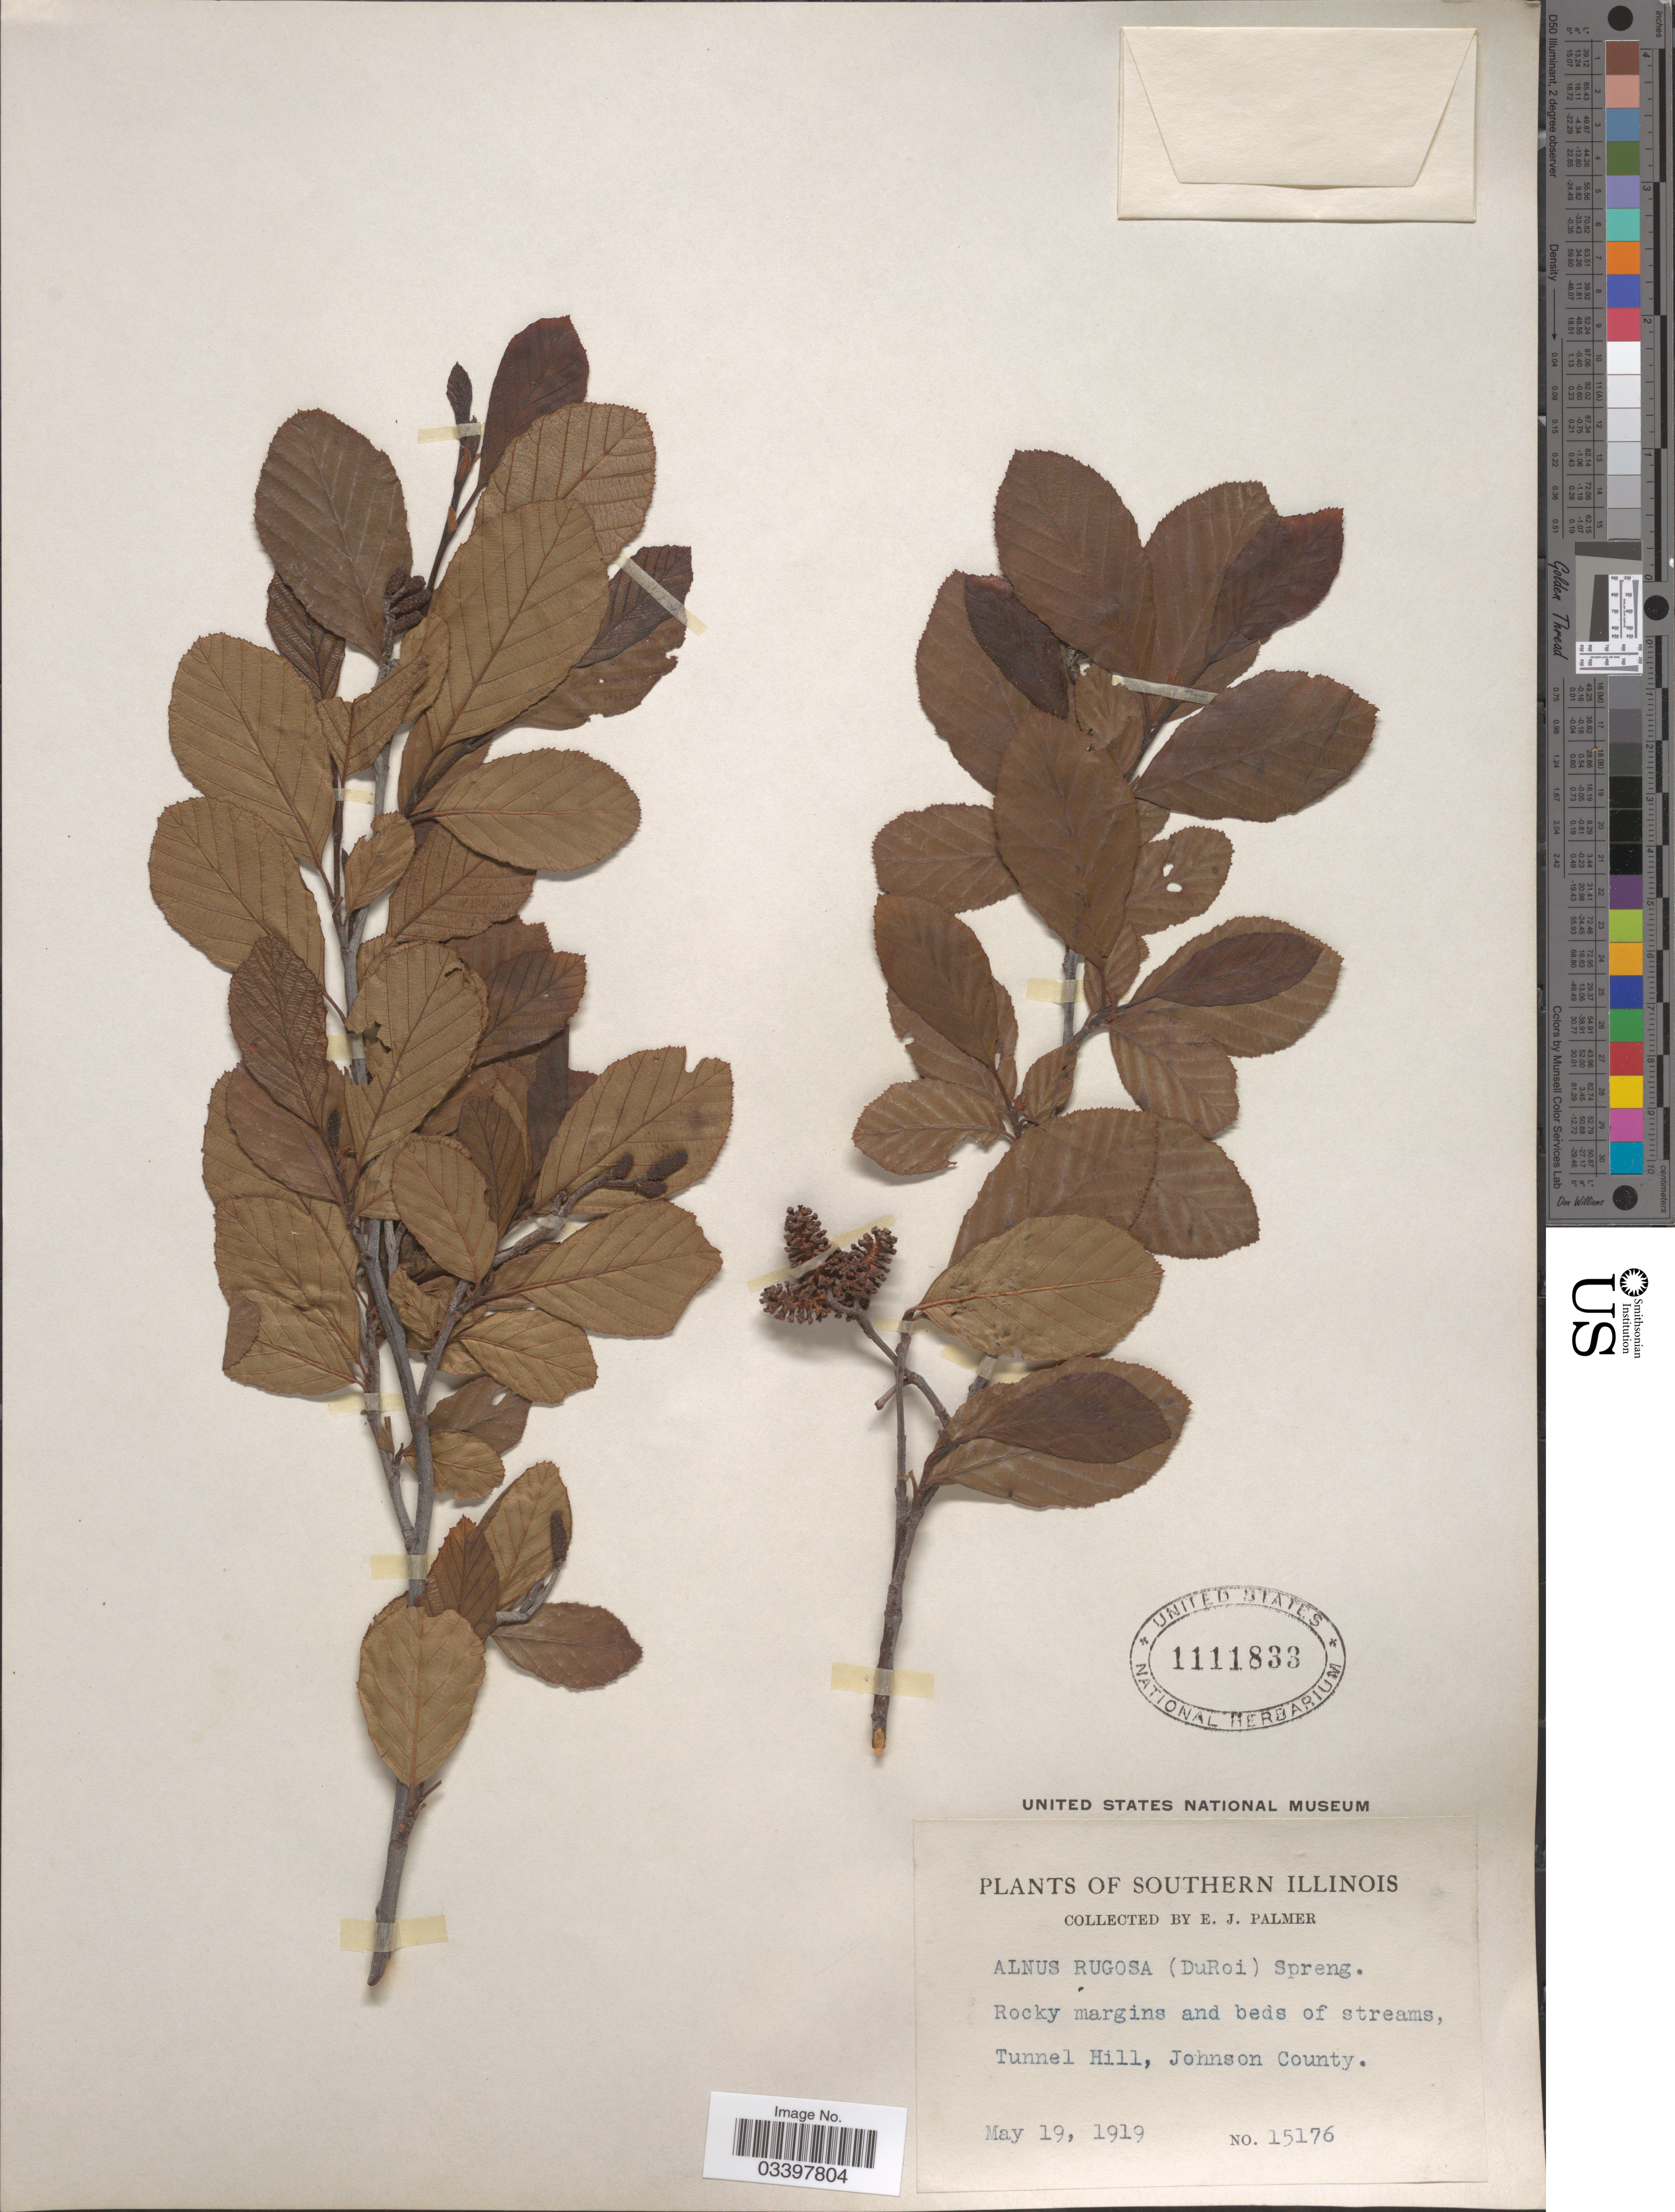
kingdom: Plantae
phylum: Tracheophyta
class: Magnoliopsida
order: Fagales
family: Betulaceae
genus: Alnus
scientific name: Alnus incana subsp. rugosa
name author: (Du Roi) R.T. Clausen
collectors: E. J. Palmer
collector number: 15176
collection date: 1919-05-19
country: United States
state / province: Illinois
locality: Southern Illinois, Rocky margins and beds of streams, Tunnel Hill, Johnson County.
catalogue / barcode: US 1111833